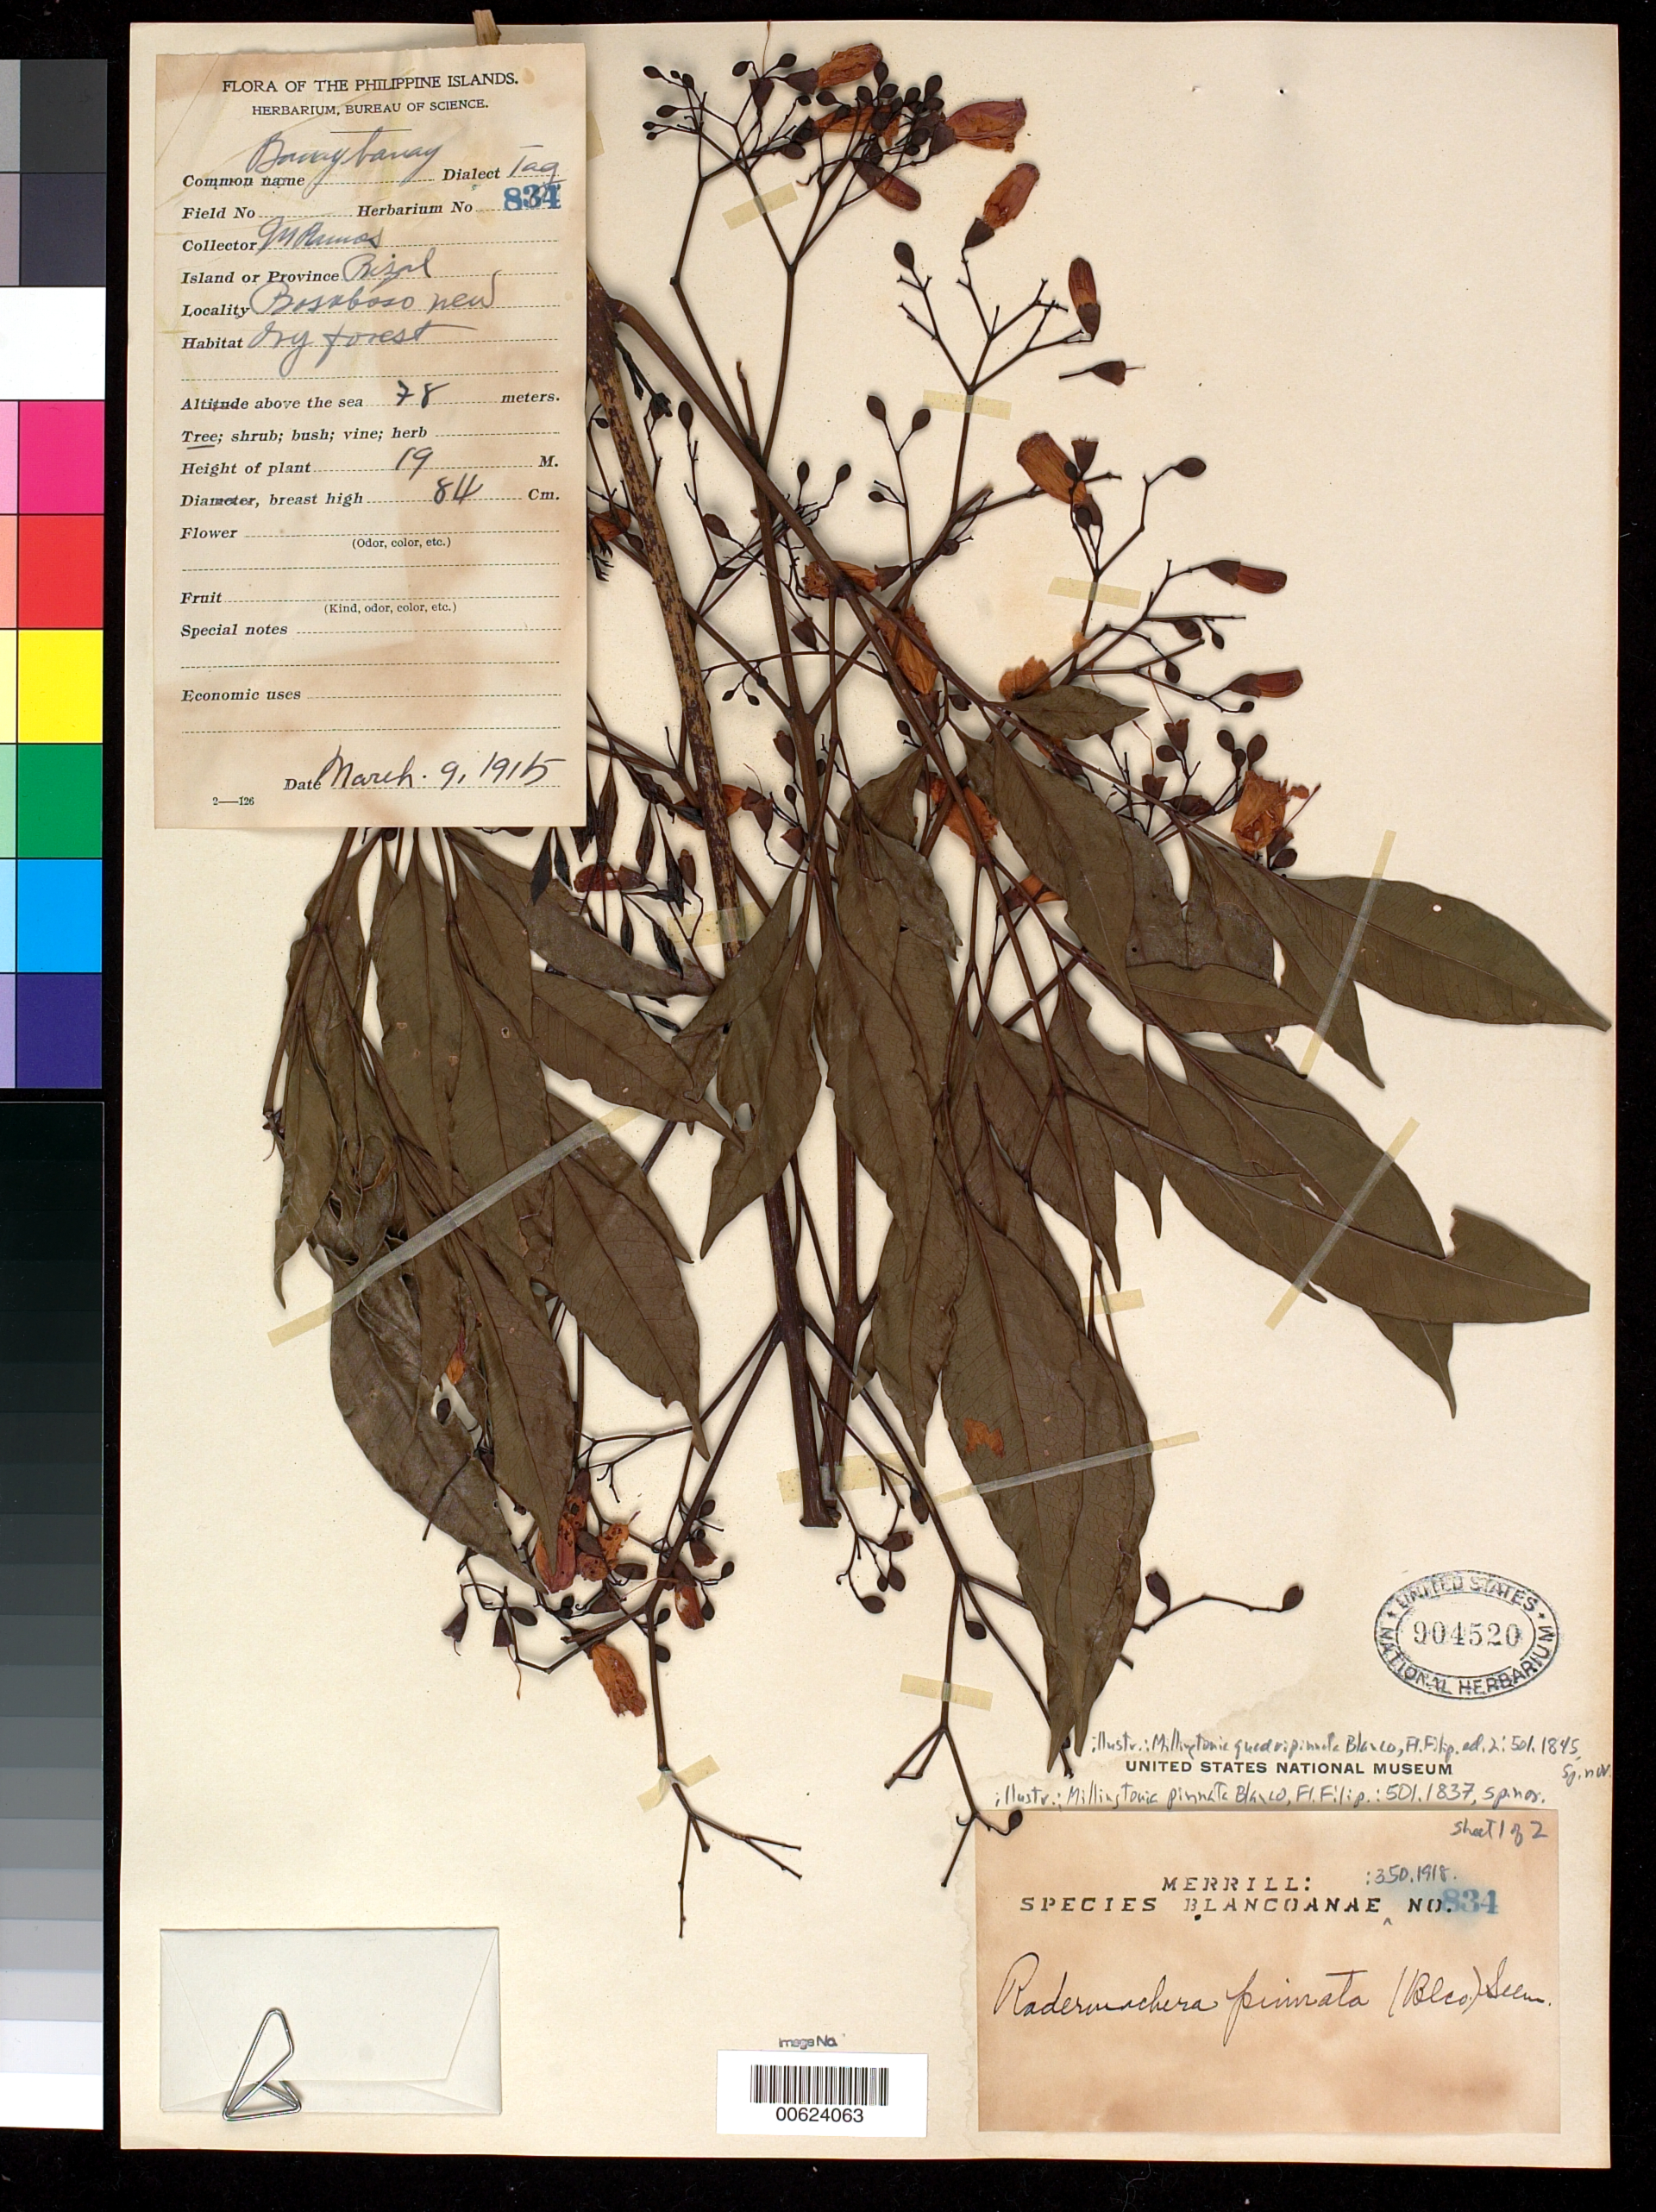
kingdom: Plantae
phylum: Tracheophyta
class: Magnoliopsida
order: Lamiales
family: Bignoniaceae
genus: Radermachera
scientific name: Radermachera quadripinnata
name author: (Blanco) Seem.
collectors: M. Ramos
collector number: Sp. Blancoan. 0834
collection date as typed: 09 Mar 1915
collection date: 1915-03-09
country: Philippines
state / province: Calabarzon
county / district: Rizal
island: Luzon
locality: Bosoboso new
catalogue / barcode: US 904520